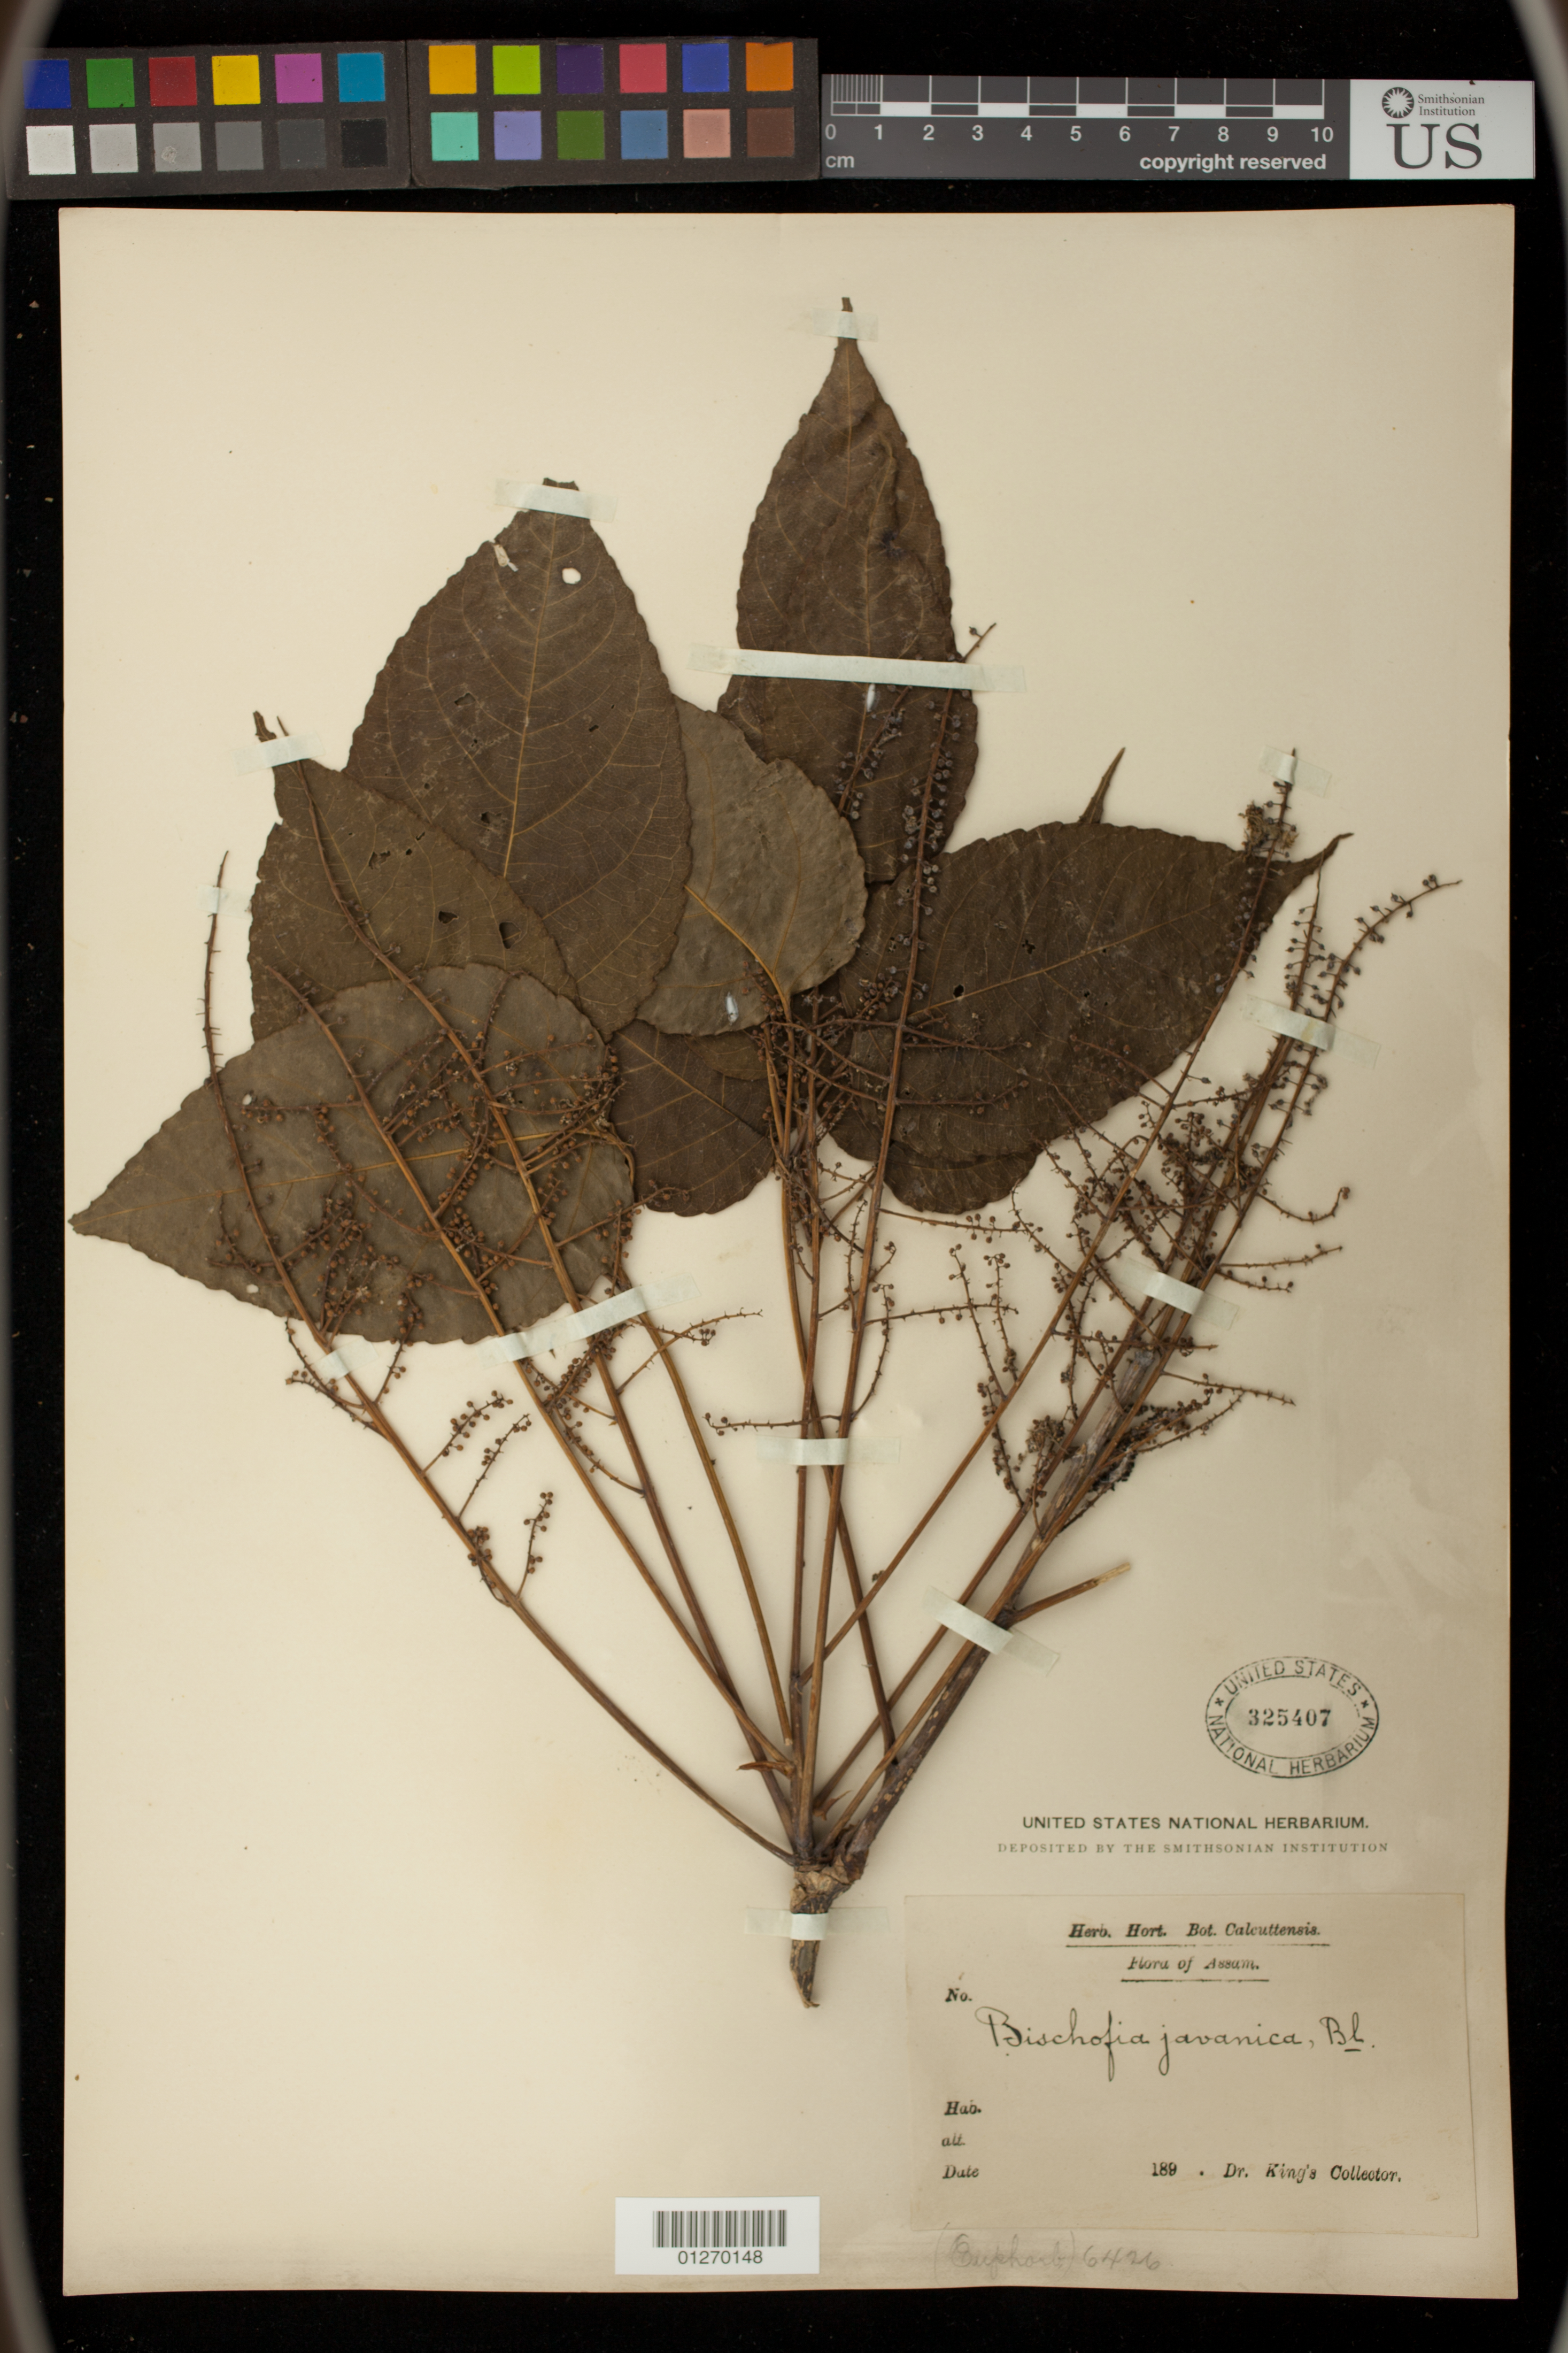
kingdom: Plantae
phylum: Tracheophyta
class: Magnoliopsida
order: Malpighiales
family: Phyllanthaceae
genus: Bischofia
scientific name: Bischofia javanica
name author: Blume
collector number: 189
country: India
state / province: Assam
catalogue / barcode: US 325407